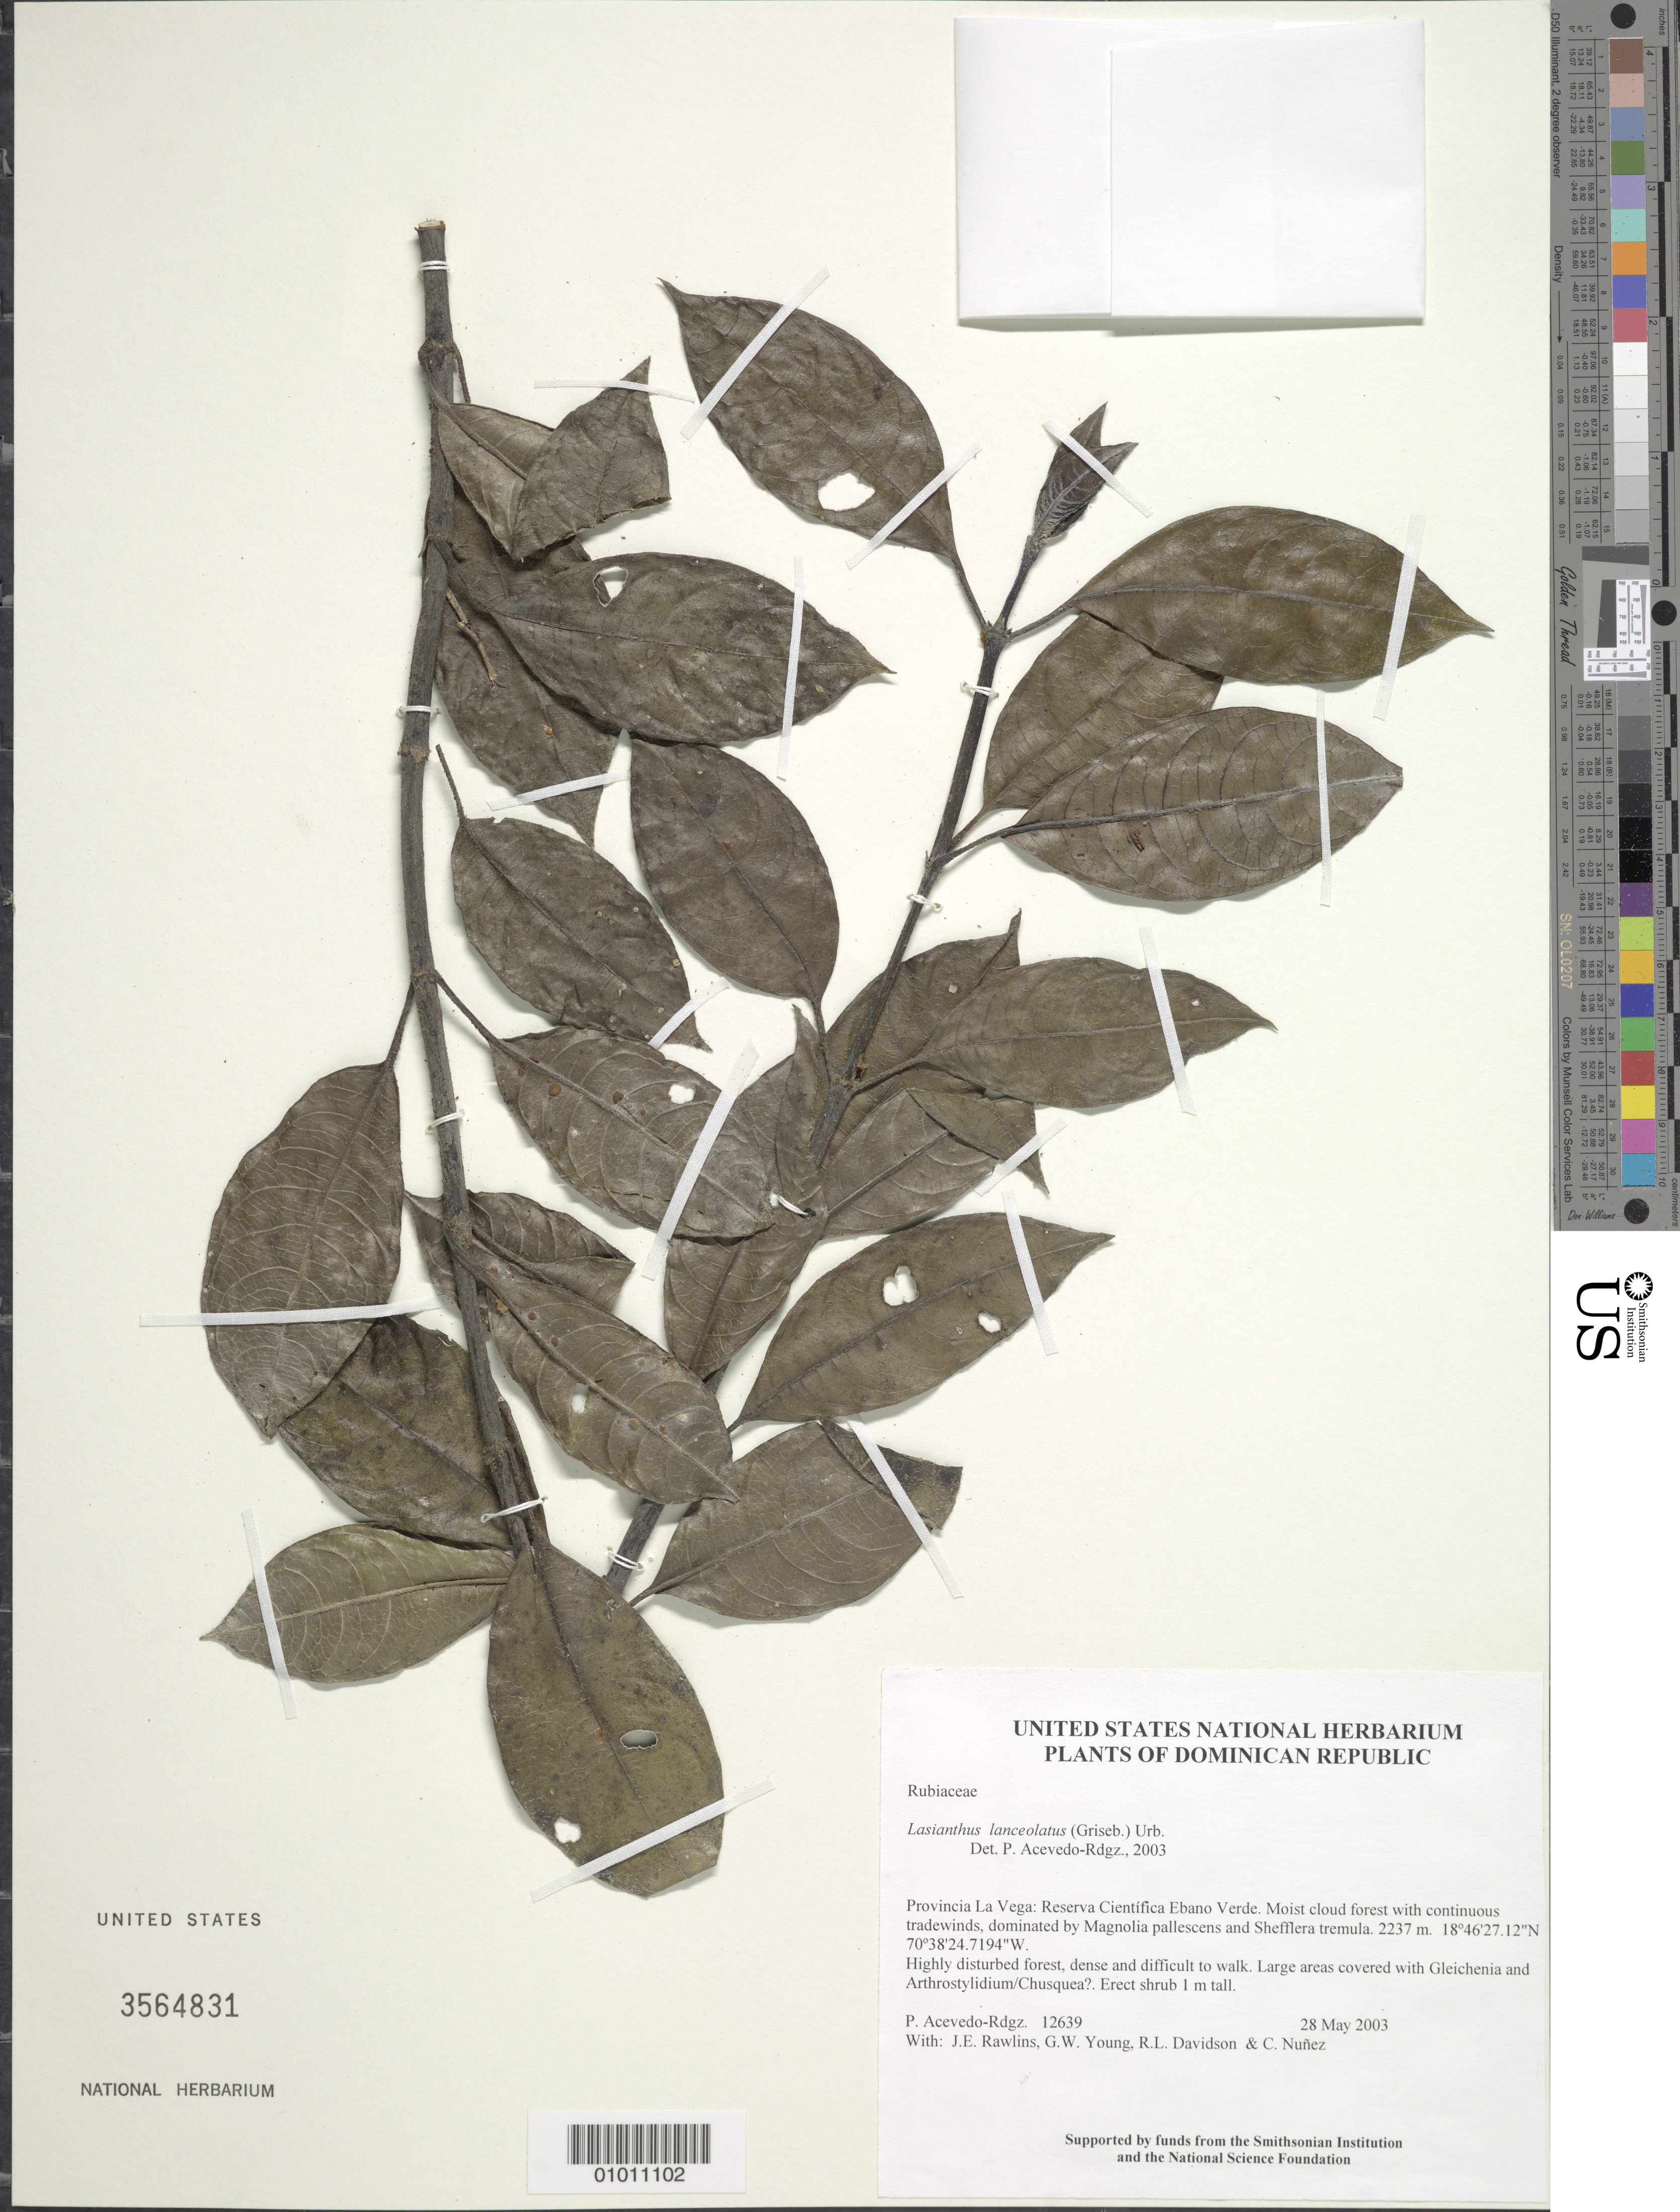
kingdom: Plantae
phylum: Tracheophyta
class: Magnoliopsida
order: Gentianales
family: Rubiaceae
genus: Lasianthus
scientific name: Lasianthus lanceolatus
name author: (Griseb.) Urb.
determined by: Acevedo-Rodríguez, P., (BOT), Smithsonian Institution - National Museum of Natural History (UNITED STATES)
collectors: P. Acevedo-Rodr., J. Rawlins, G. Young, R. Davidson & C. Nunez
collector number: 12639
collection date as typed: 28 May 2003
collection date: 2003-05-28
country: Dominican Republic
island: Hispaniola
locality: Provincia La Vega: Reserva Científica Ebano Verde. Moist cloud forest with continuous tradewinds, dominated by Magnolia pallescens and Shefflera tremula.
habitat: Highly disturbed forest, dense and difficult to walk. Large areas covered with Gleichenia and Arthrostylidium/Chusquea?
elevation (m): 2237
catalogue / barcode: US 3564831